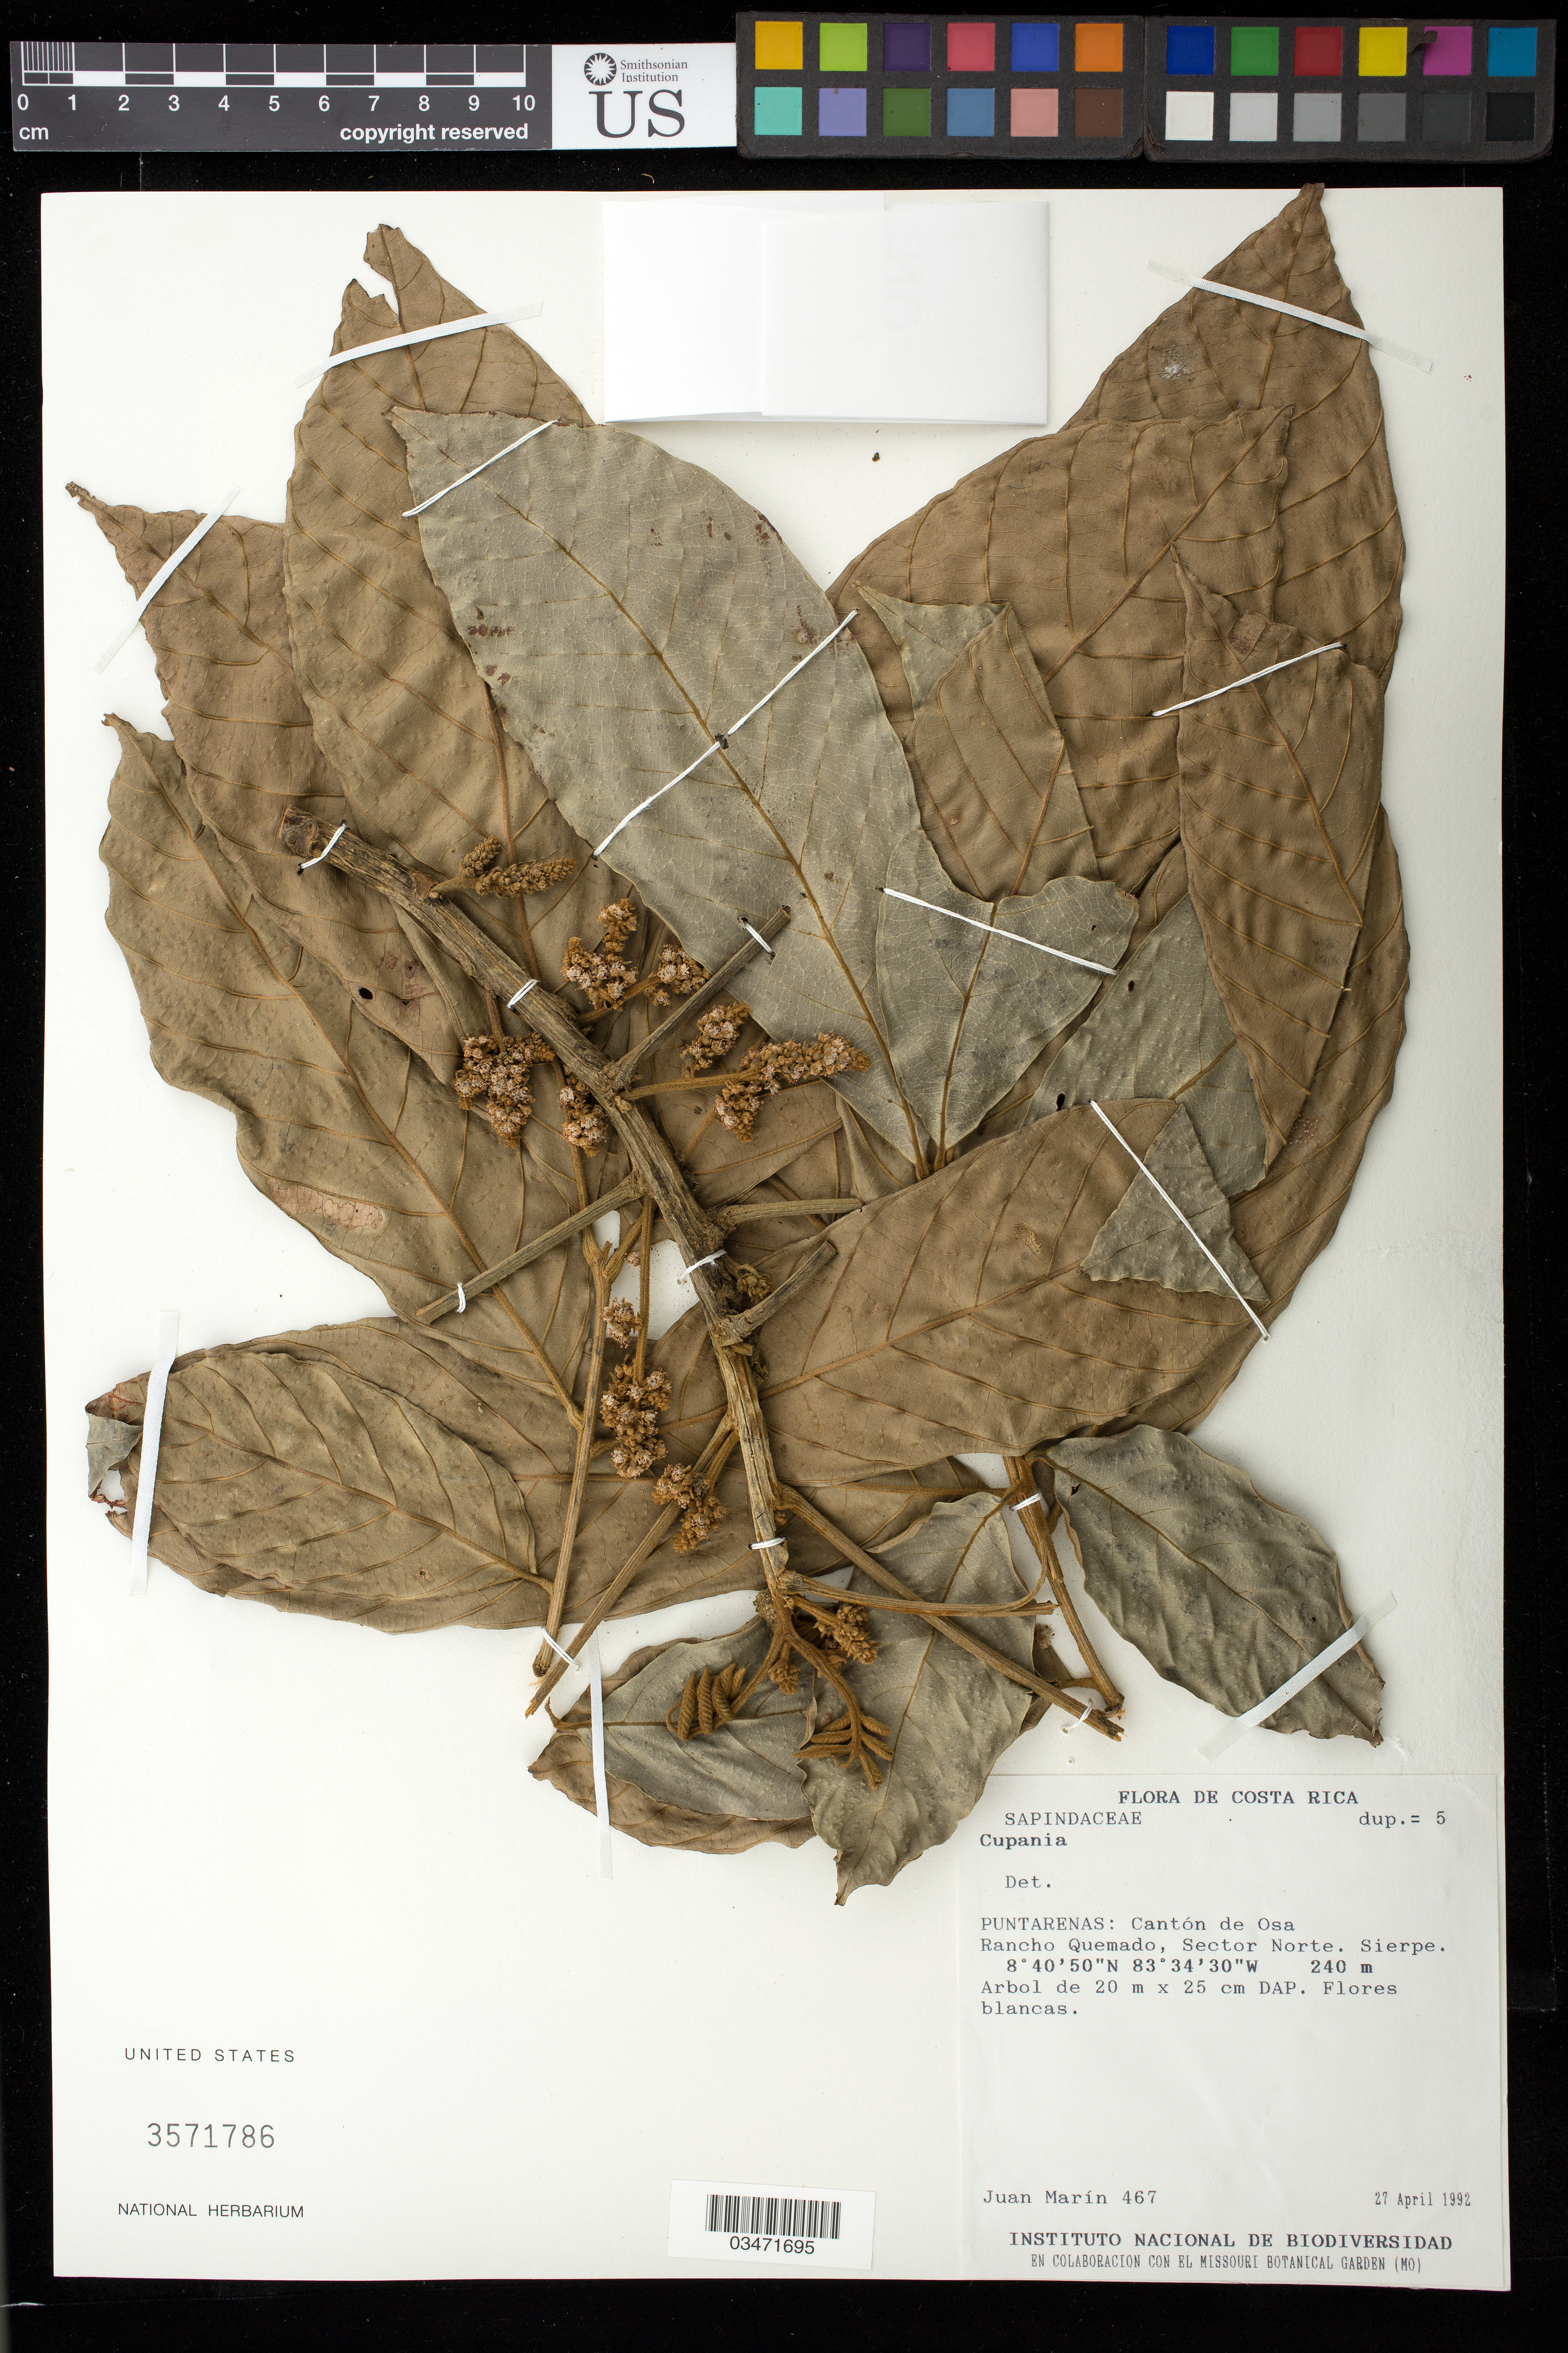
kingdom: Plantae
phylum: Tracheophyta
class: Magnoliopsida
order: Sapindales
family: Sapindaceae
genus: Cupania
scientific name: Cupania livida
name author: (Radlk.) Croat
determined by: Acevedo-Rodriguez, P., (US), Smithsonian Institution - National Museum of Natural History (UNITED STATES)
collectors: J. Marín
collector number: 467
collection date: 1992-04-27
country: Costa Rica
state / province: Puntarenas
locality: Cantón de Osa. Rancho Quemado. Sector norte. Sierpe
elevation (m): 240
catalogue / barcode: US 3571786